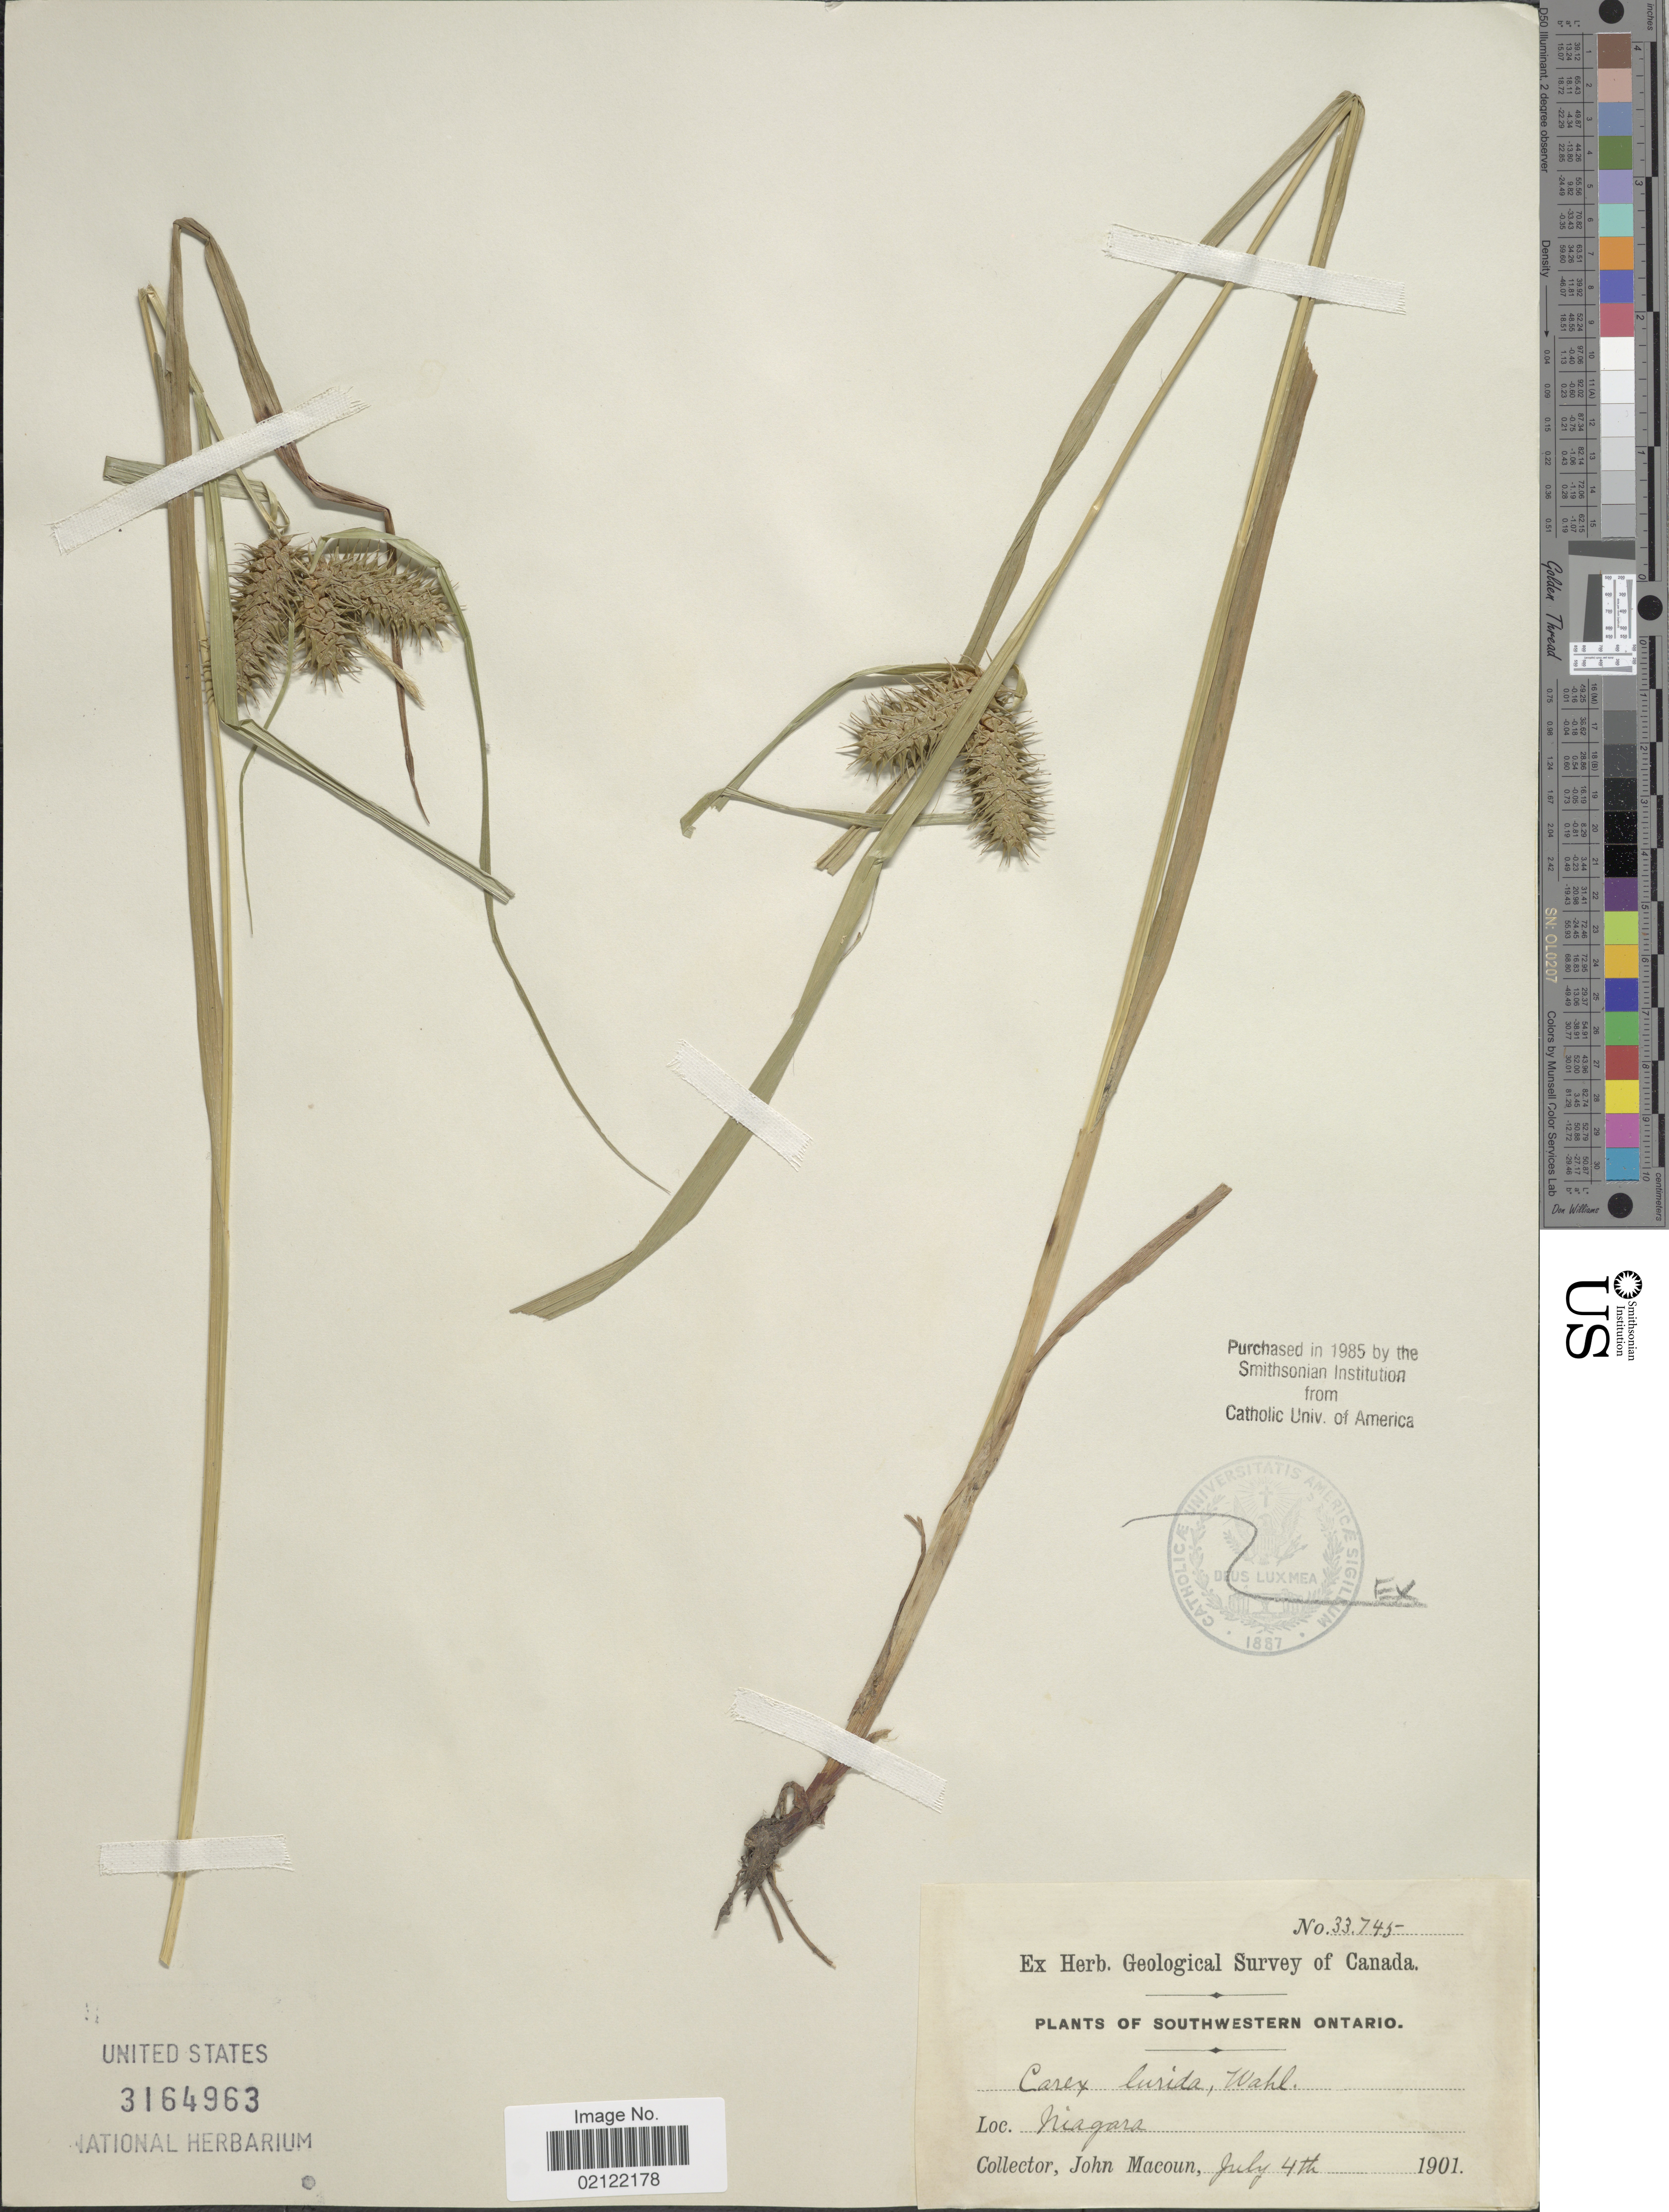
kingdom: Plantae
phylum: Tracheophyta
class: Liliopsida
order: Poales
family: Cyperaceae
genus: Carex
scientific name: Carex lurida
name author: Wahlenb.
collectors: J. Macoun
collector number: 33745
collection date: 1901-07-04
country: Canada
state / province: Ontario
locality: Southwestern Ontario. Niagara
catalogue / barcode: US 3164963